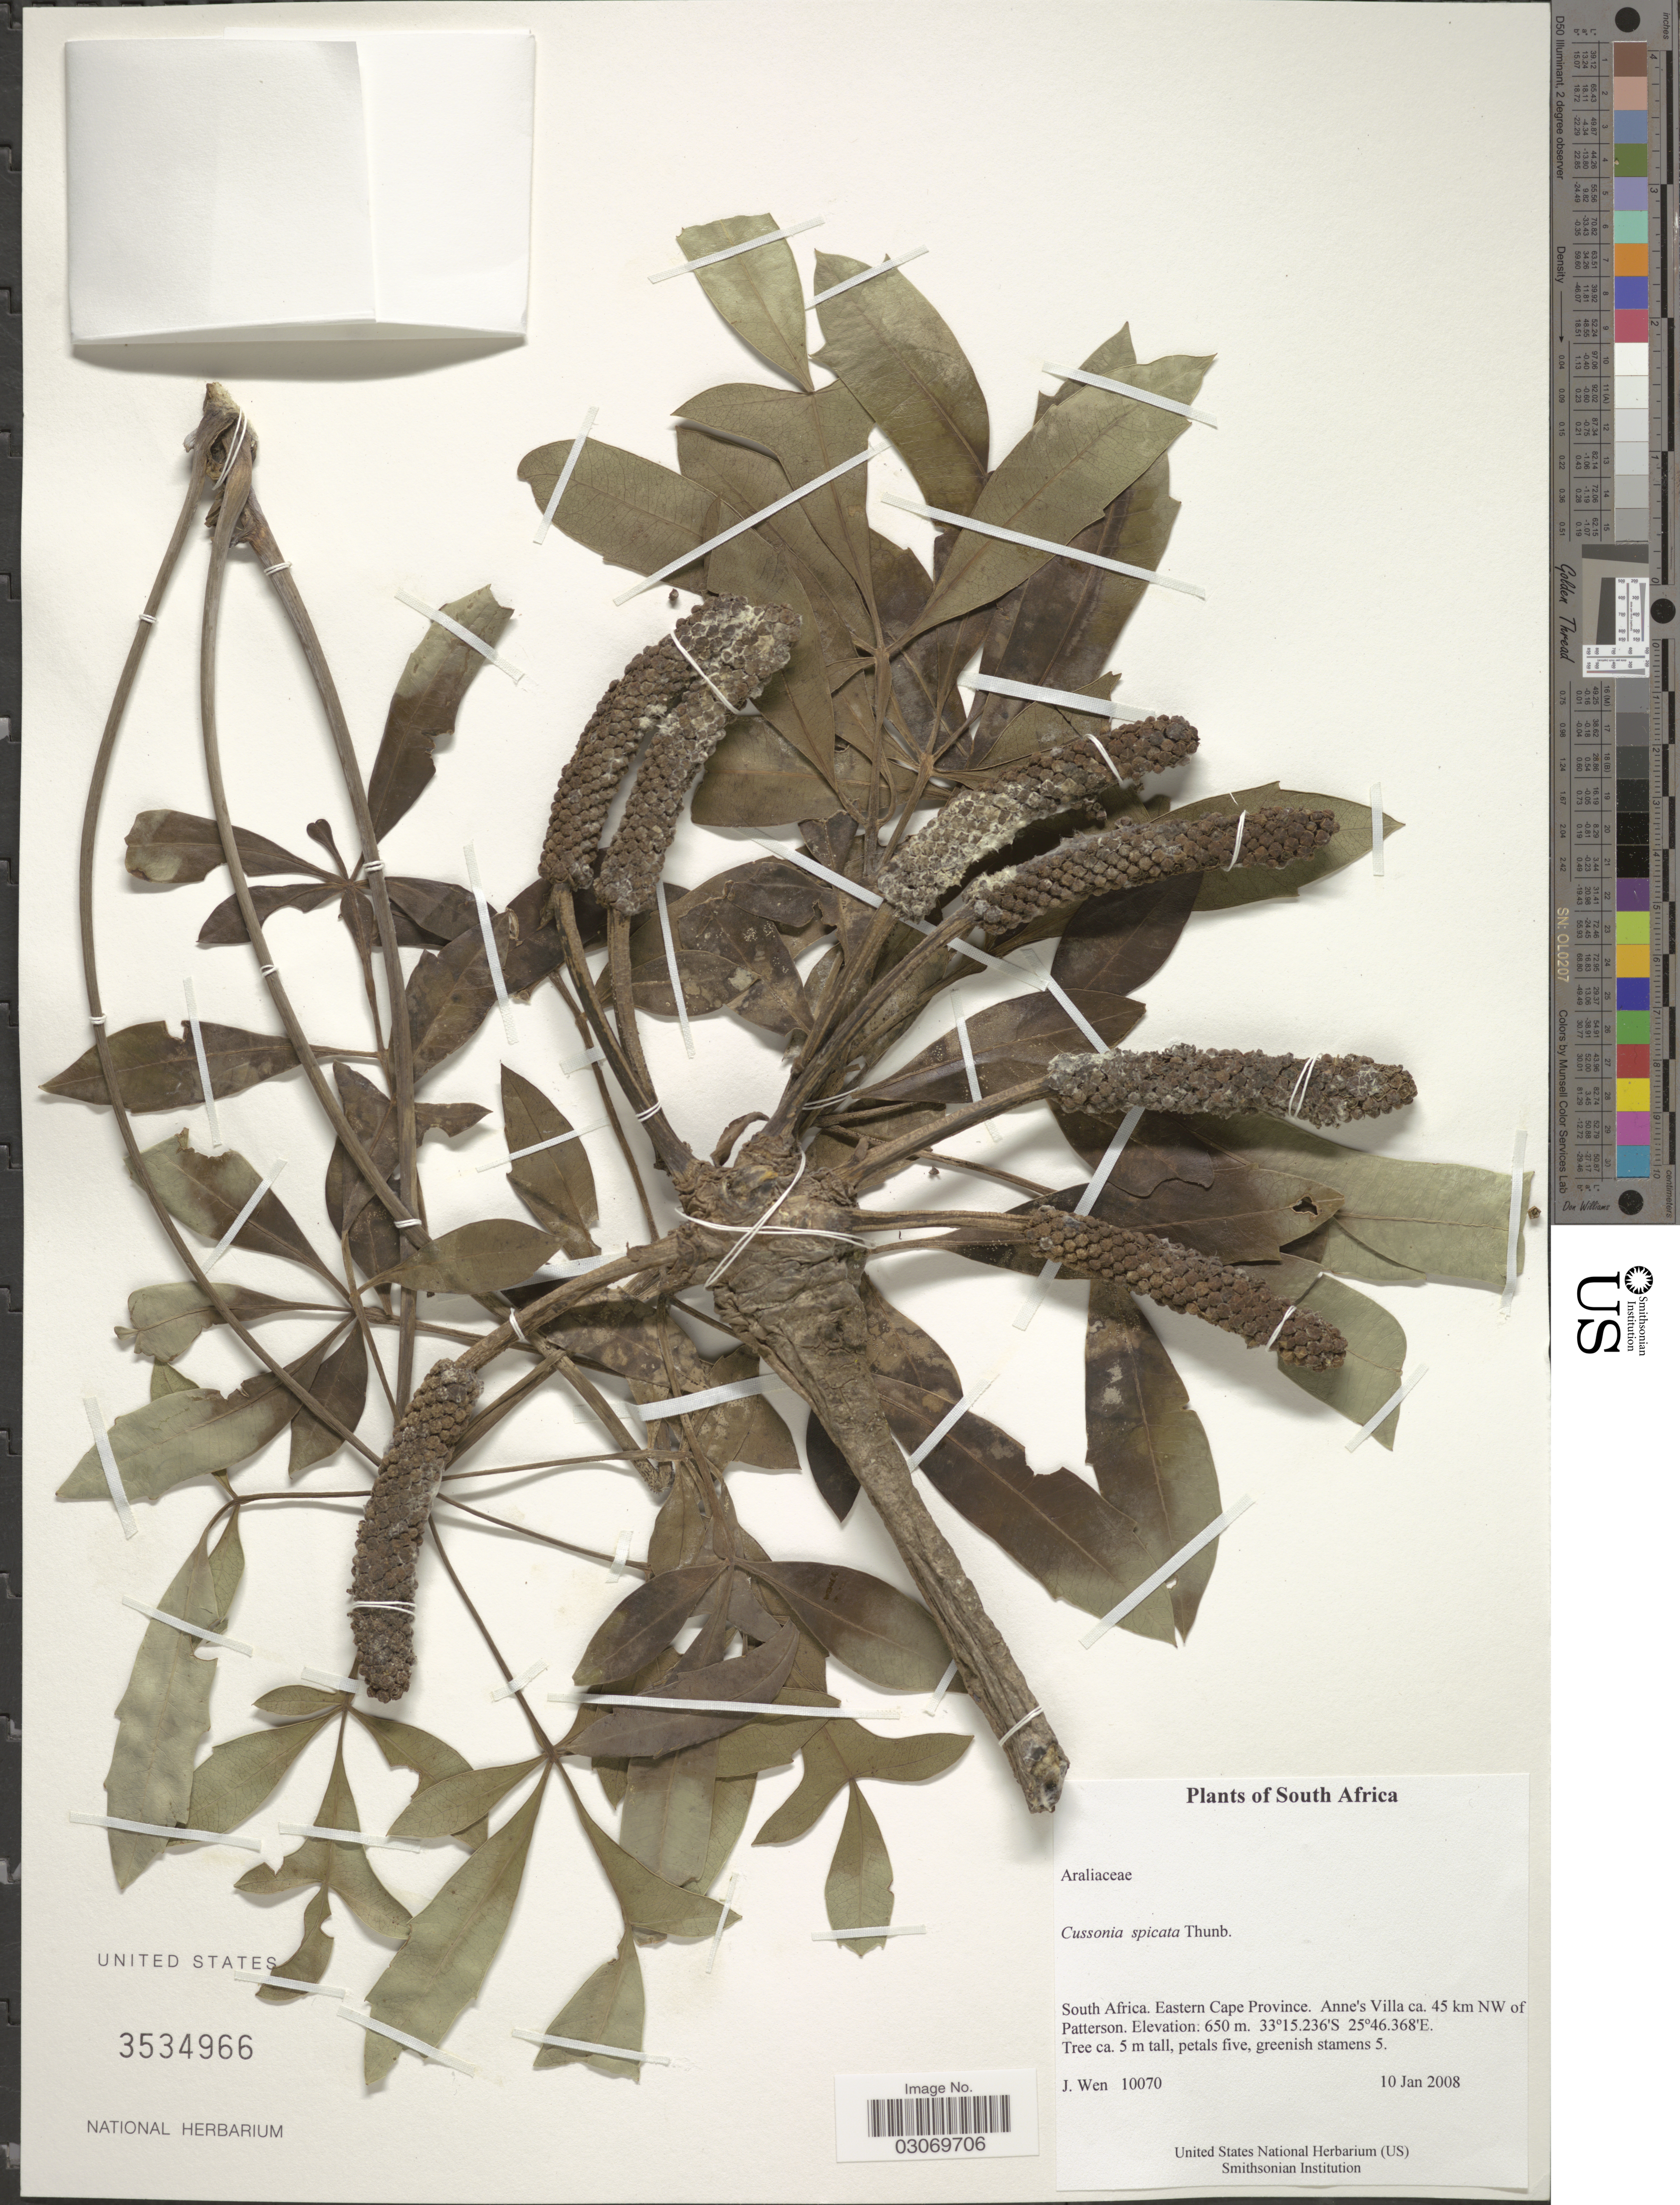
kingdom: Plantae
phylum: Tracheophyta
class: Magnoliopsida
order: Apiales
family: Araliaceae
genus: Cussonia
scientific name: Cussonia spicata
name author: Thunb.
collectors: J. Wen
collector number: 10070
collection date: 2008-01-10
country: South Africa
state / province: Eastern Cape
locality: Anne's Villa ca. 45 km NW of Patterson.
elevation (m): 650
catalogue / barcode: US 3534966